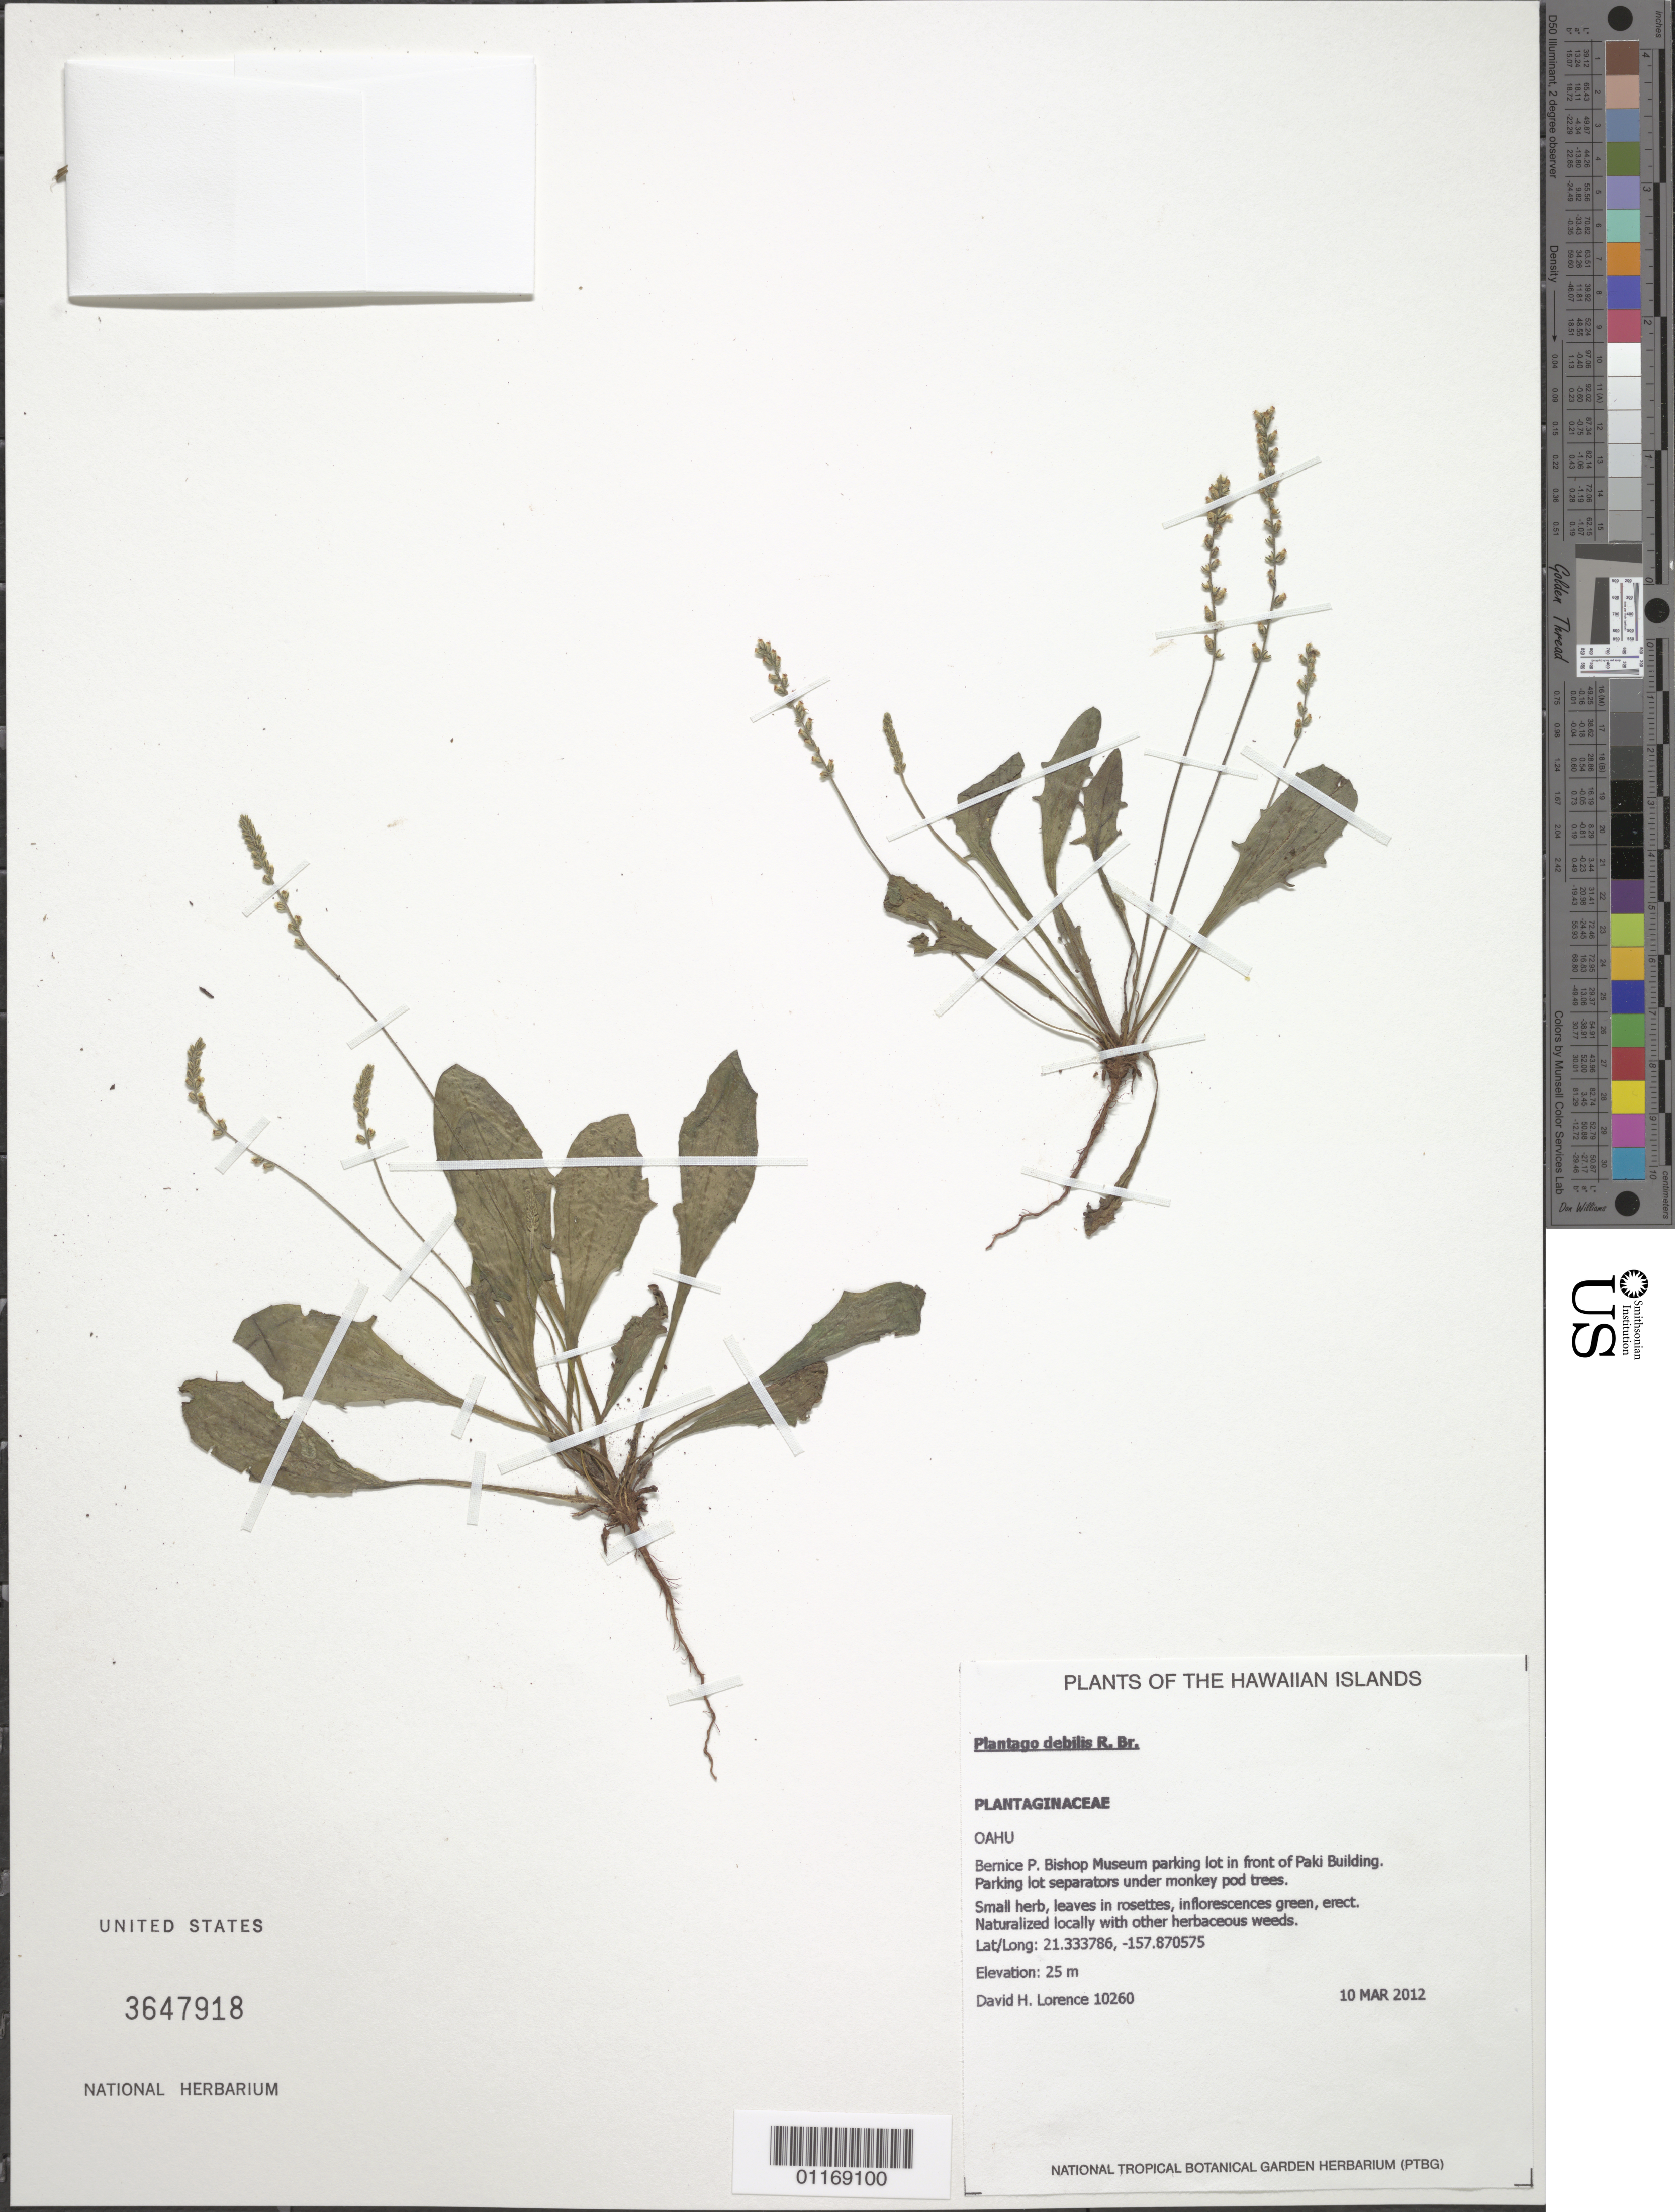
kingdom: Plantae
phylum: Tracheophyta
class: Magnoliopsida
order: Lamiales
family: Plantaginaceae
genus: Plantago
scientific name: Plantago debilis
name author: R. Br.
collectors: D. Lorence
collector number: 10260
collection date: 2012-03-10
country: United States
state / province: Hawaii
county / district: Honolulu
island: Oahu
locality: Bernice P. Bishop Museum parking lot in front of Paki building, parking lot separators under monkey pod trees.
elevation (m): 25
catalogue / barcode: US 3647918